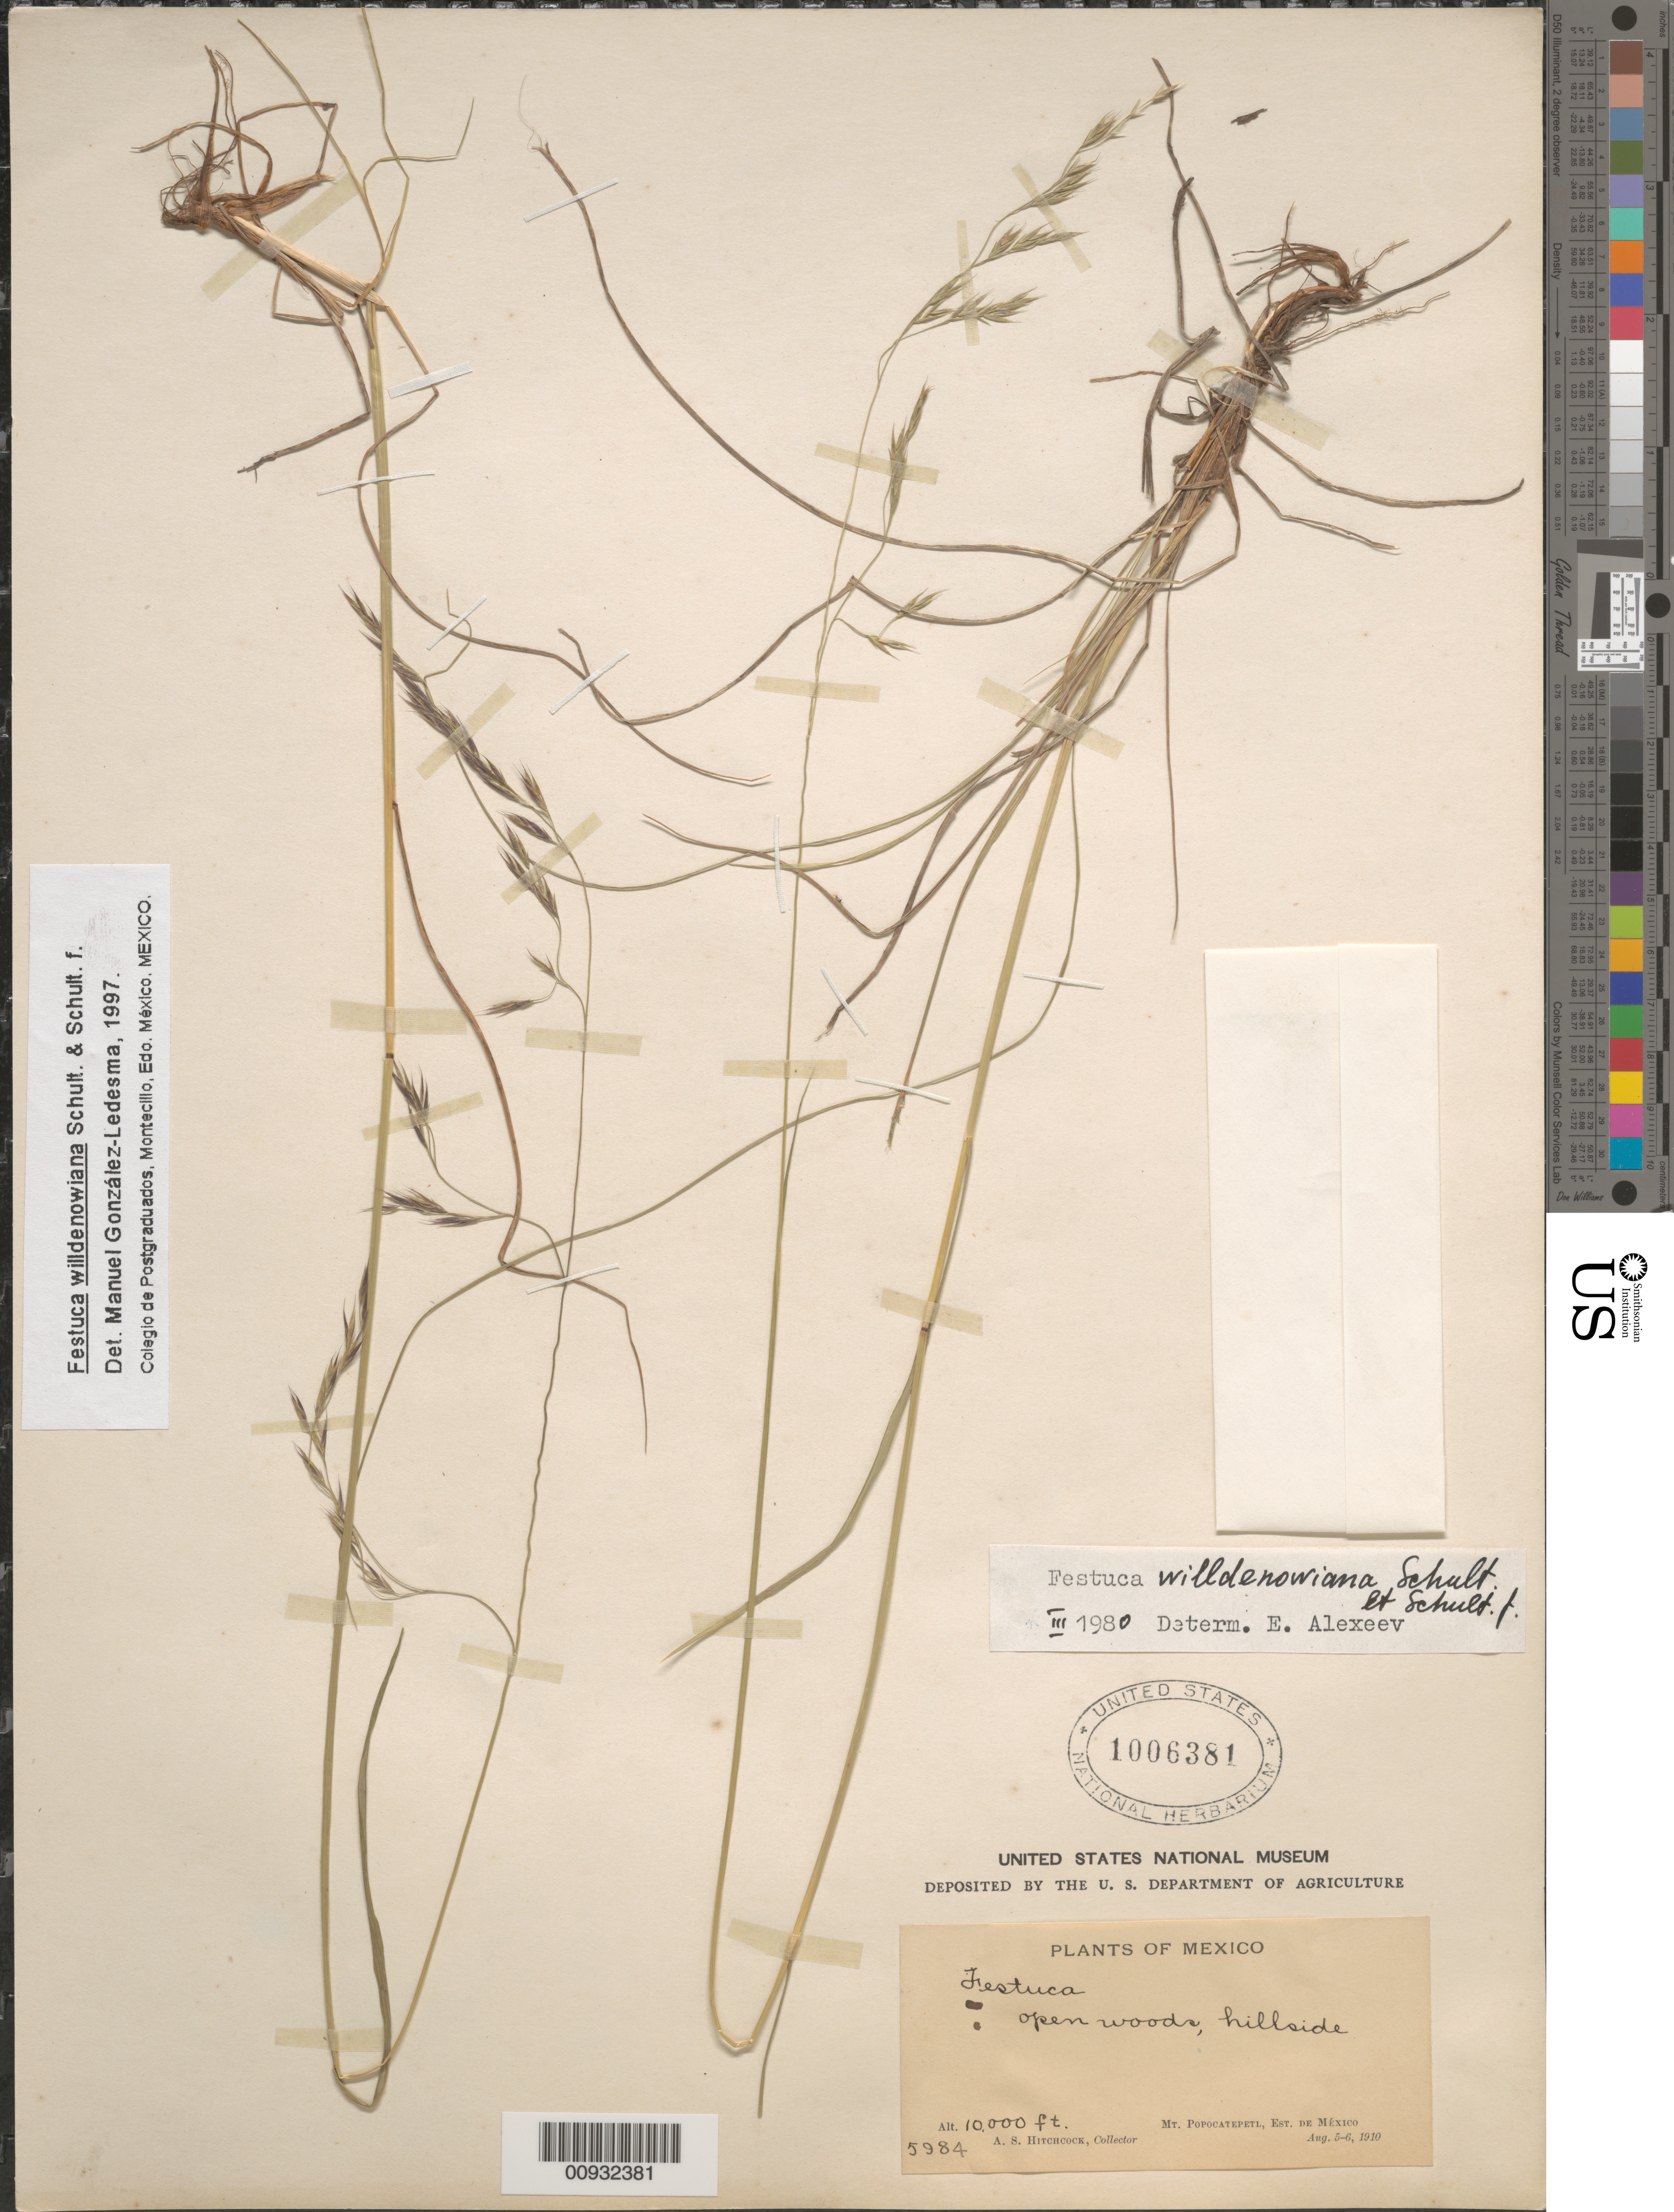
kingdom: Plantae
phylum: Tracheophyta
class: Liliopsida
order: Poales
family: Poaceae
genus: Festuca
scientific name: Festuca willdenowiana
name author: Schult. & Schult. f.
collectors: A. S. Hitchcock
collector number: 5984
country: Mexico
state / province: México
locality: Mt. Popocatepetl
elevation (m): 3048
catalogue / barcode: US 1006381